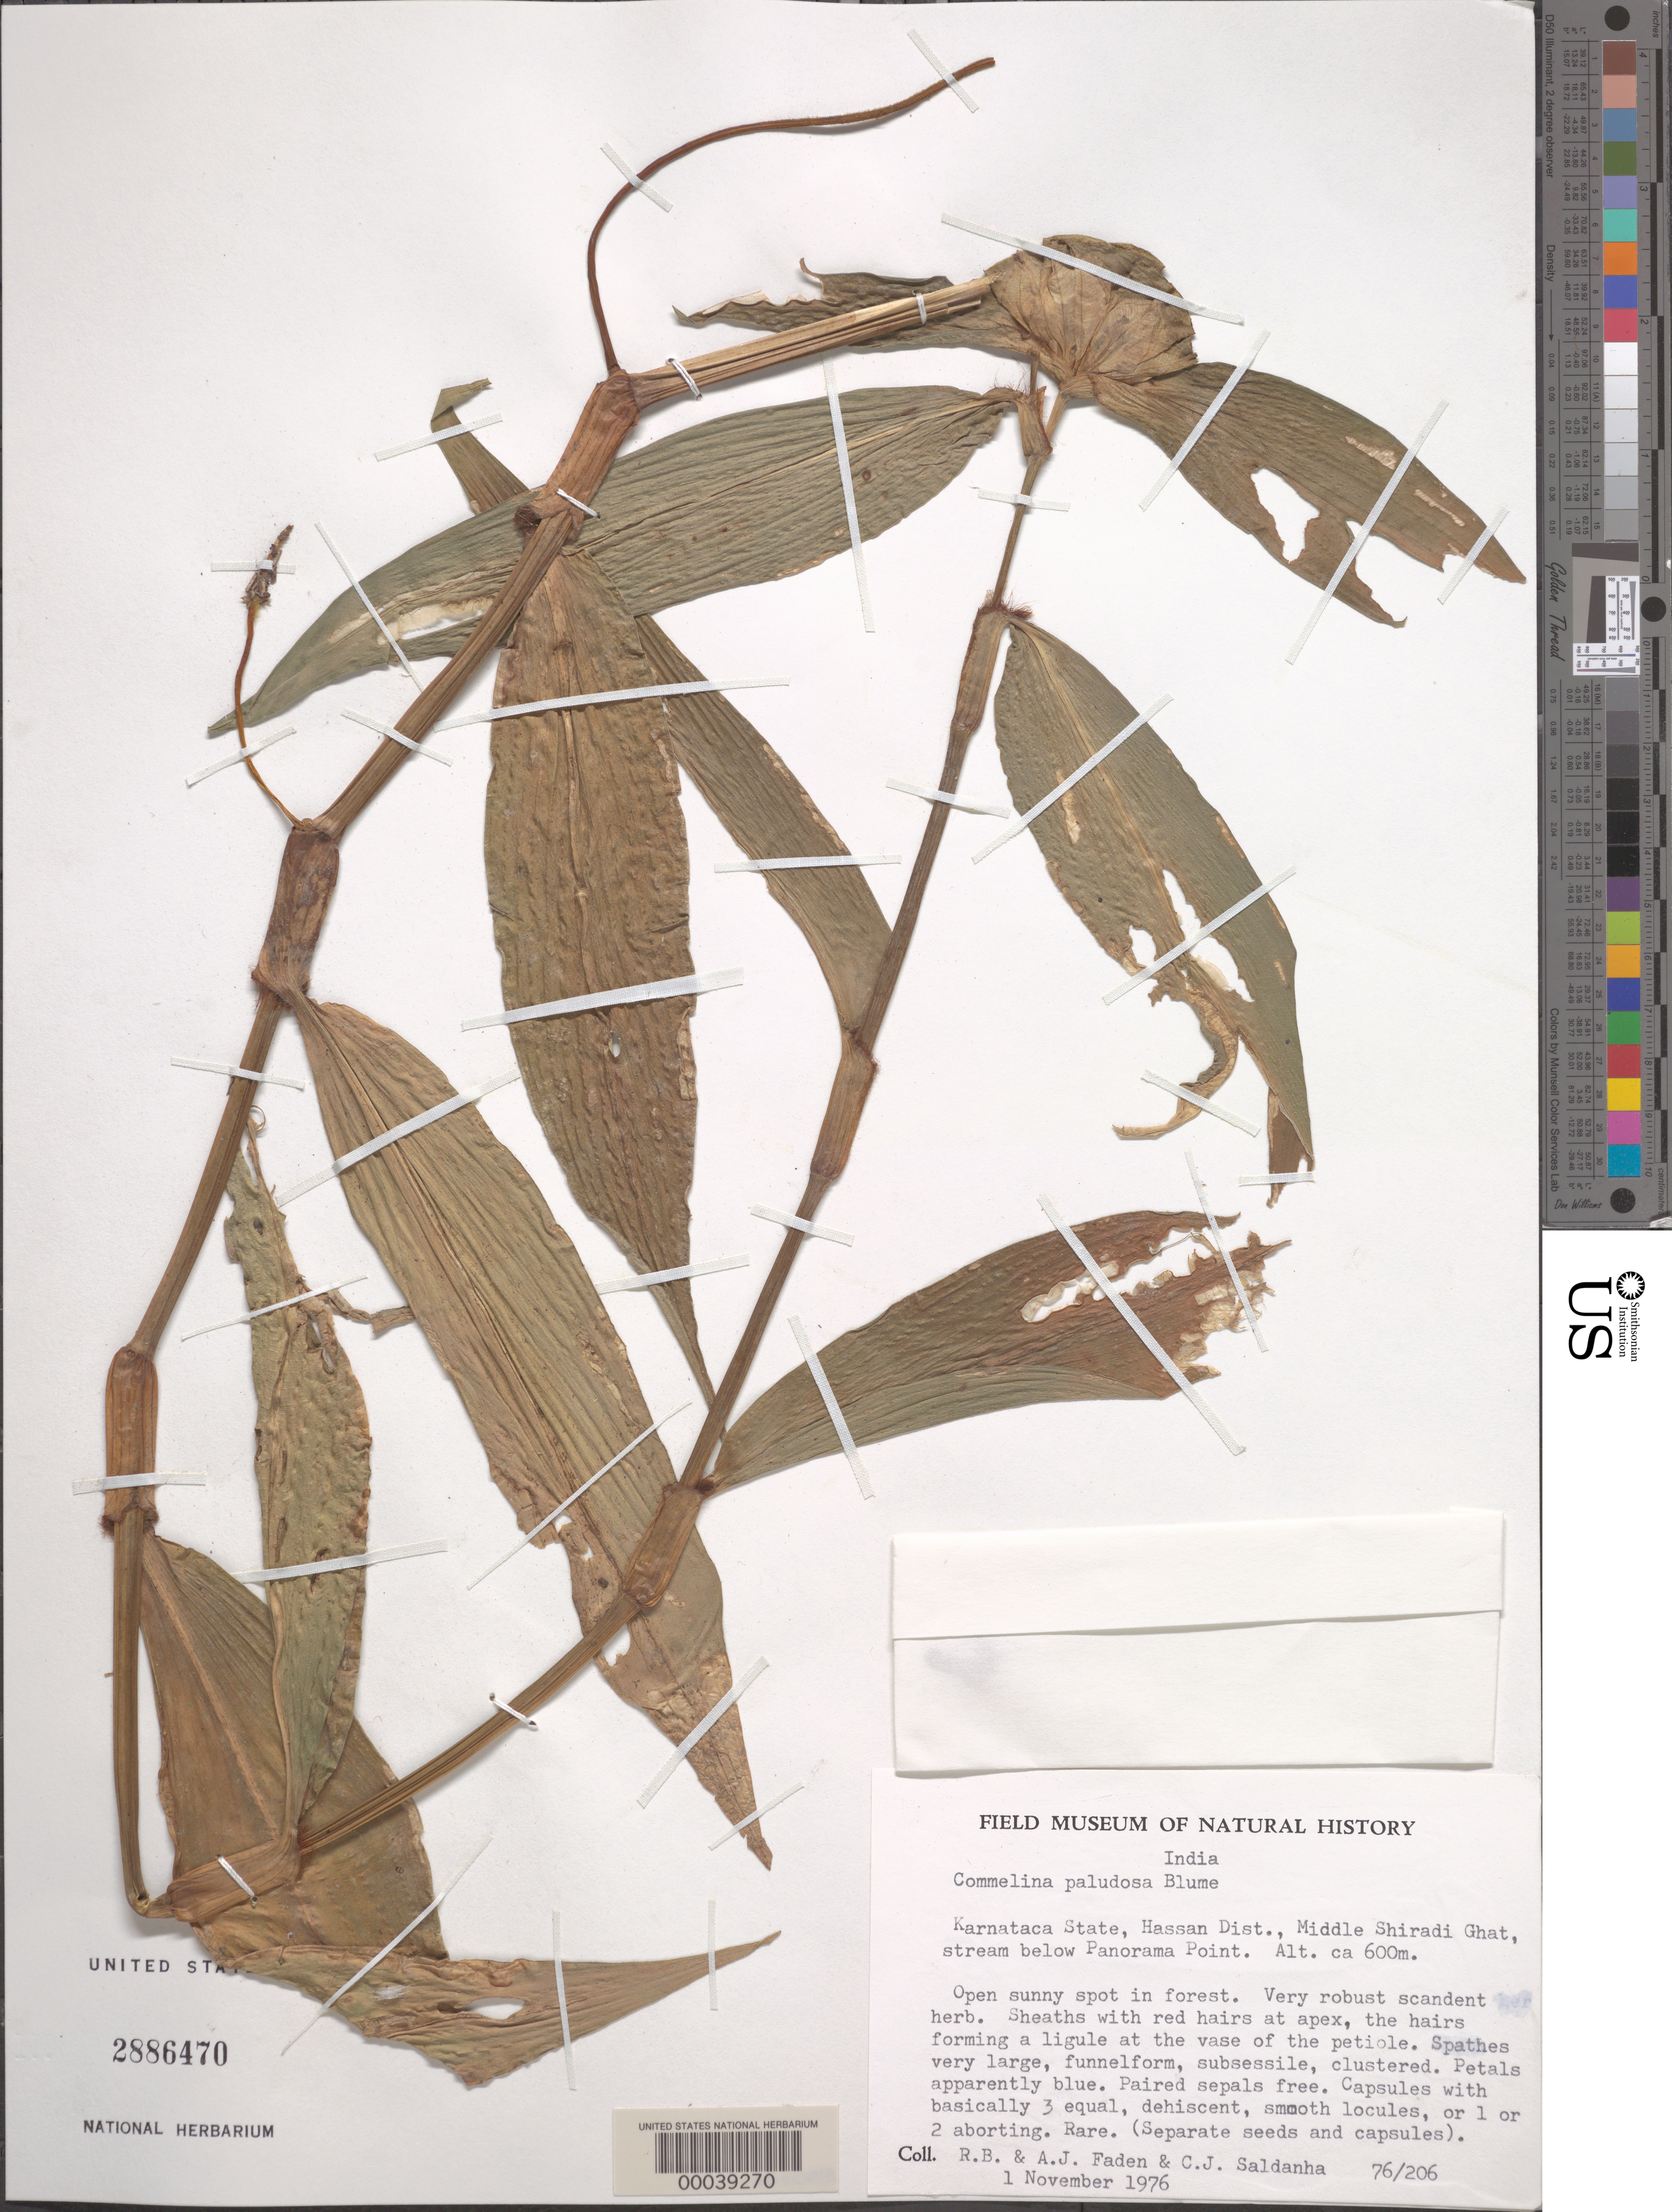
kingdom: Plantae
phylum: Tracheophyta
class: Liliopsida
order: Commelinales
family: Commelinaceae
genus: Commelina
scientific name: Commelina paludosa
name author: Blume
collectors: R. B. Faden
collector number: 76/206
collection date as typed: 01 Nov 1976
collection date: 1976-11-01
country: India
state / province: Karnataka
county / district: Hassan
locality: Middle shiradi ghat, mysore state [mysore state = karnataka.]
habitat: Forest; open area in full sun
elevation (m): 600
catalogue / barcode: US 2886470